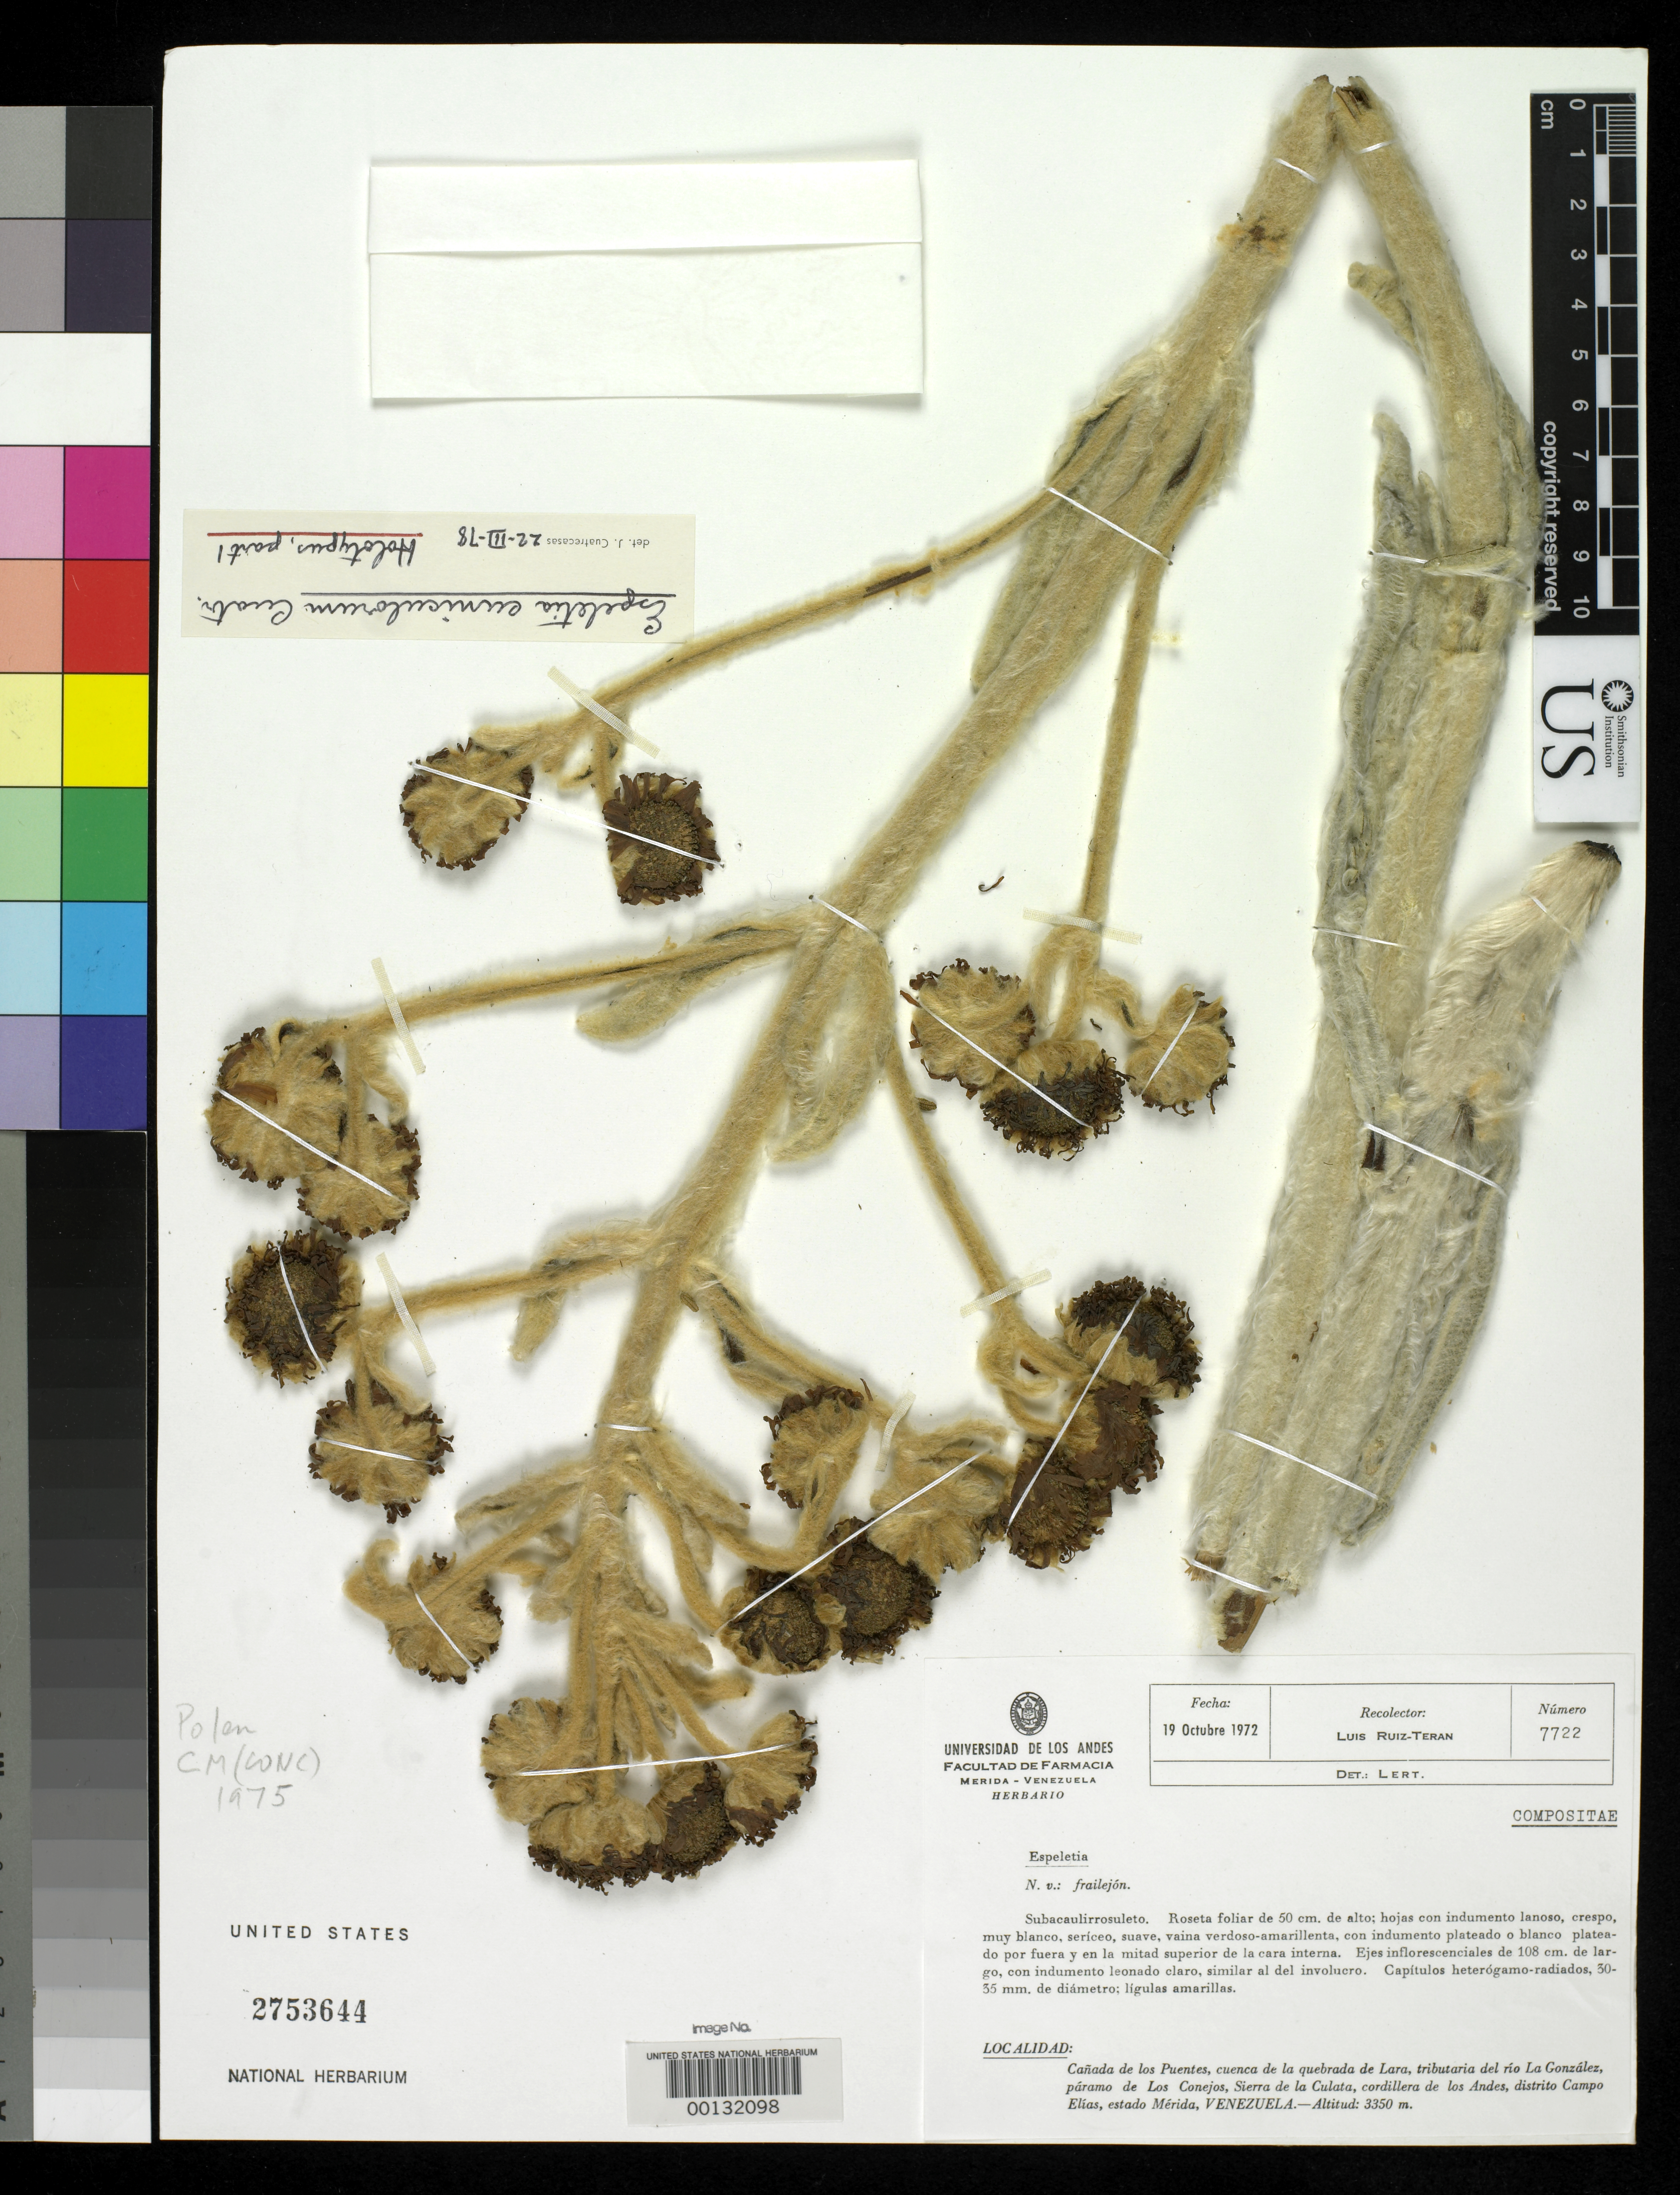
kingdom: Plantae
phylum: Tracheophyta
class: Magnoliopsida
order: Asterales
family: Asteraceae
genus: Espeletia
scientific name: Espeletia cuniculorum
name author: Cuatrec.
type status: Holotype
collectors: L. E. Ruíz-Terán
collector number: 7722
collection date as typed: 19 Oct 1972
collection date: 1972-10-19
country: Venezuela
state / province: Mérida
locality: Sierra de La Culata, Páramo de Los Conejos en Canada de Los Puentes.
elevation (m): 3350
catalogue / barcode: US 2753644